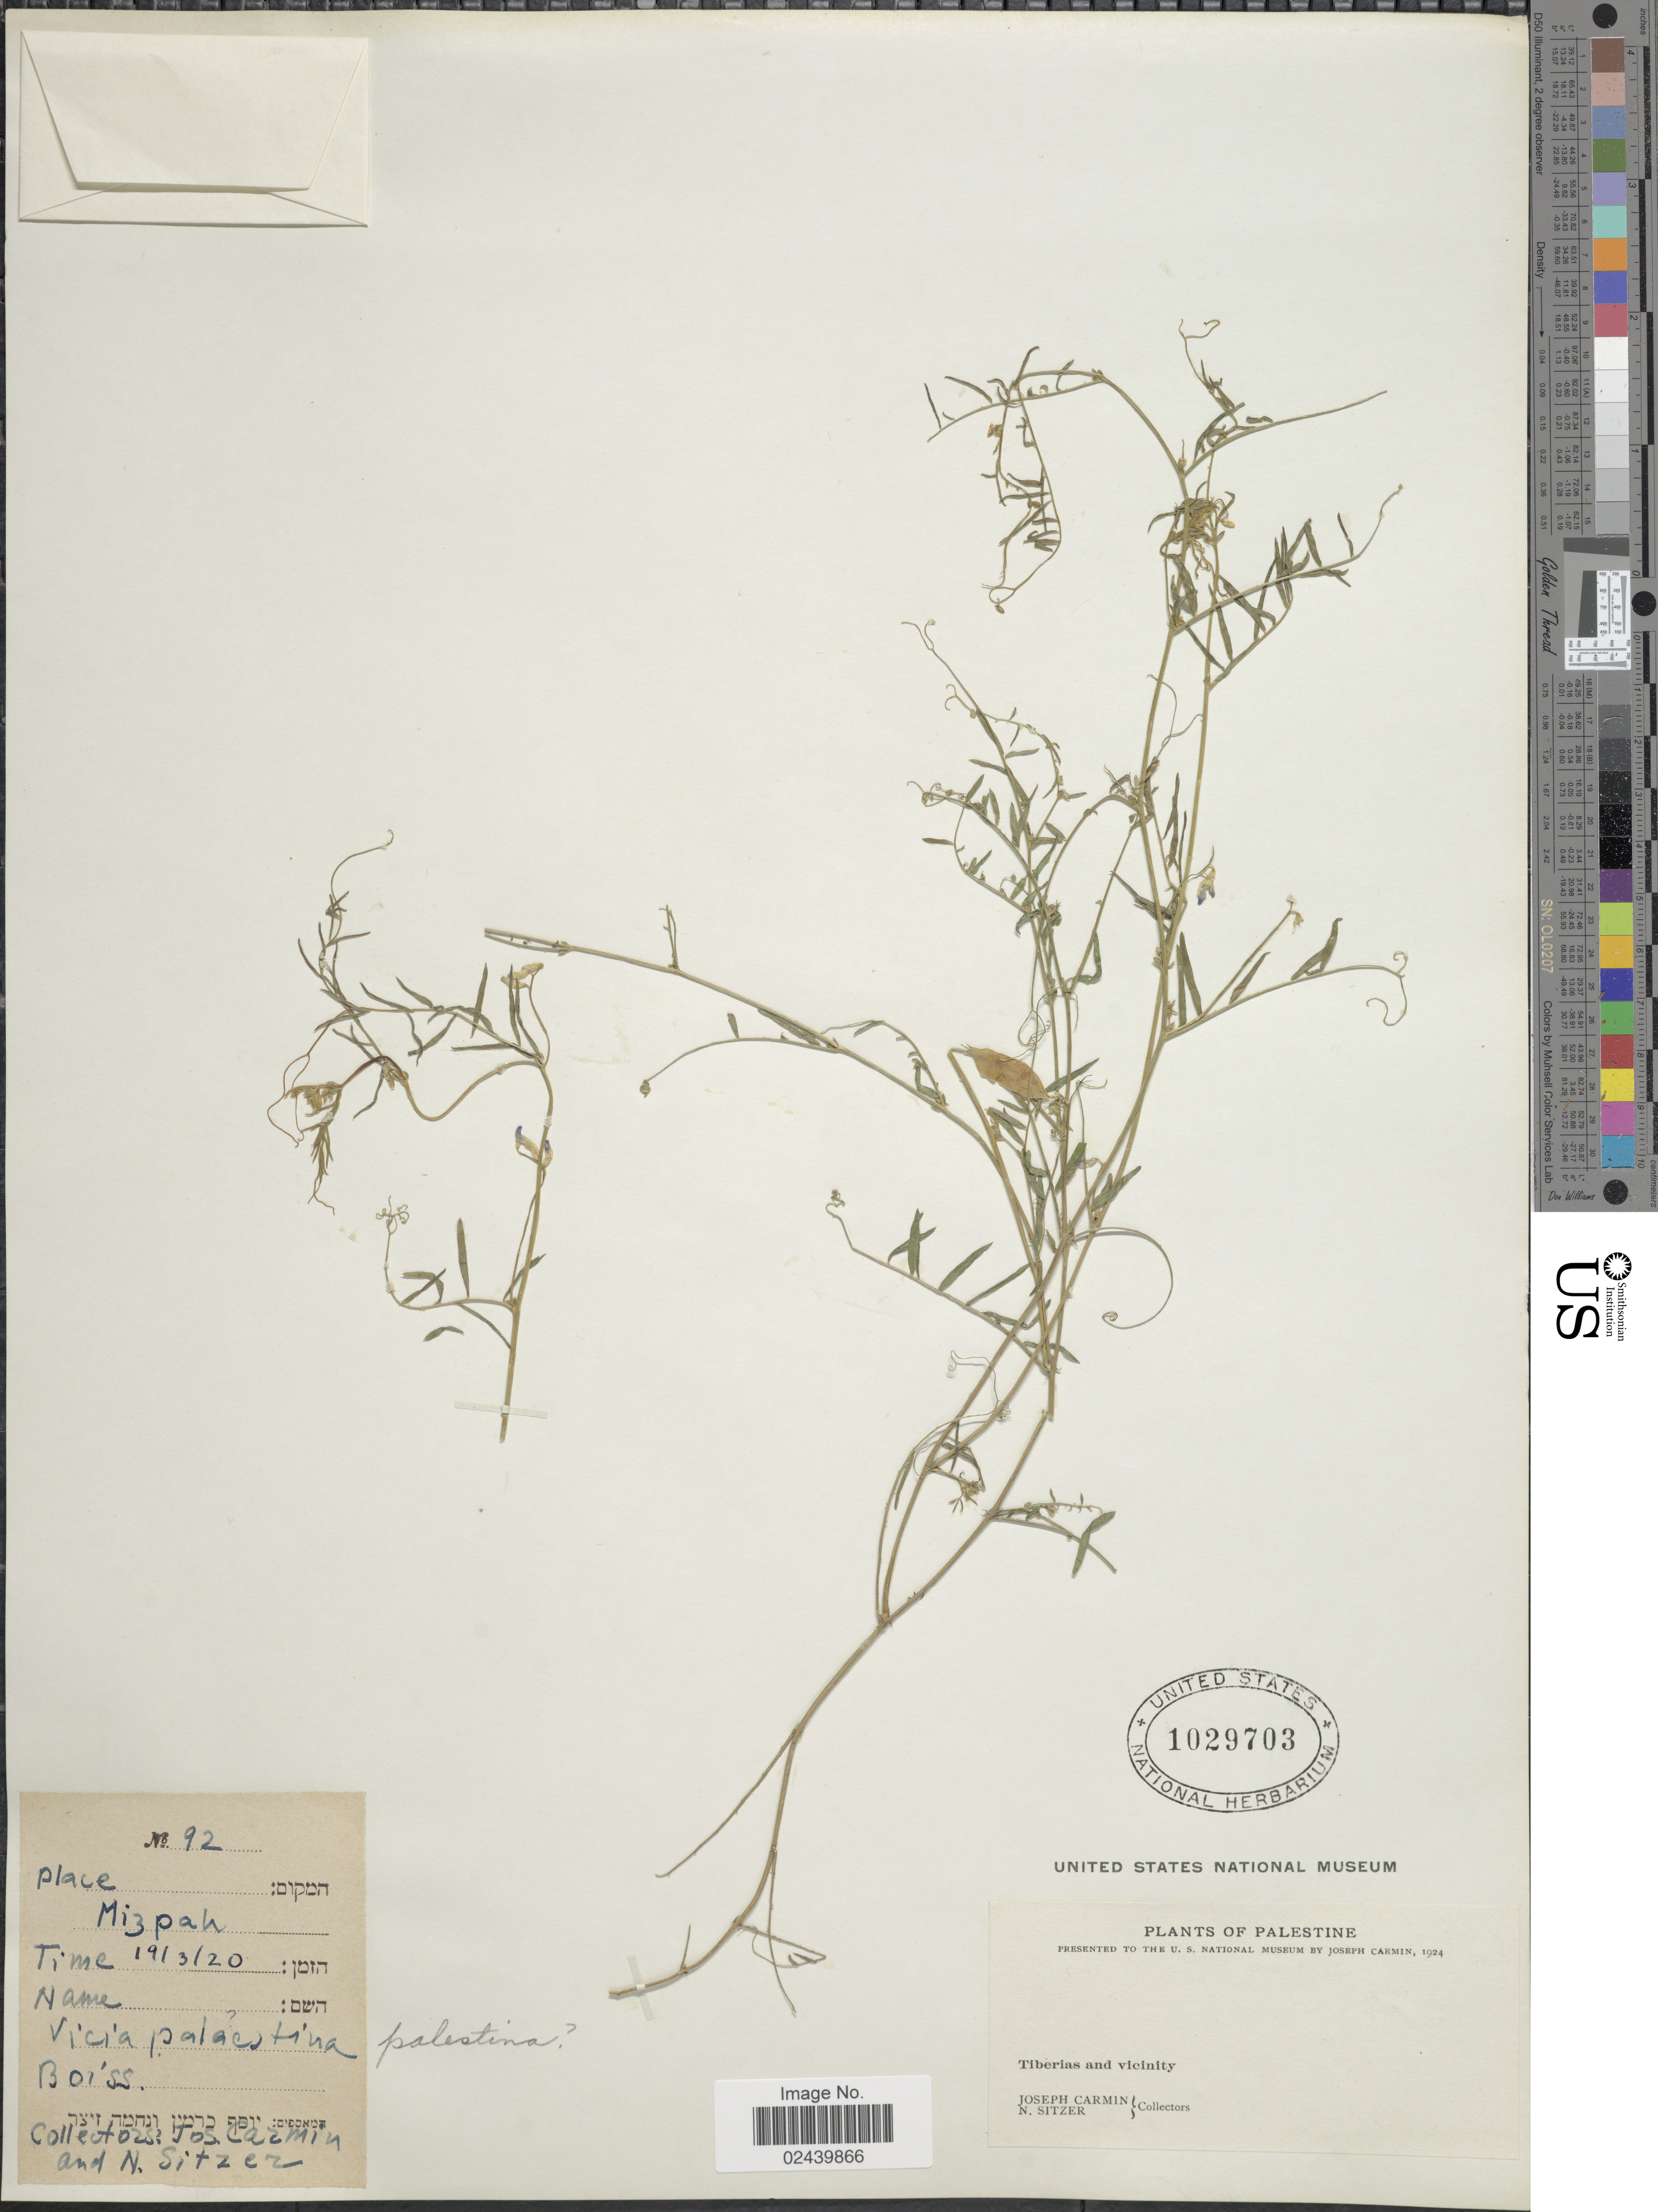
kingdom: Plantae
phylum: Tracheophyta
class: Magnoliopsida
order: Fabales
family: Fabaceae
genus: Vicia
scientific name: Vicia palaestina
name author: Boiss.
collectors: J. Carmin & N. Sitzer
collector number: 92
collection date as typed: Transcribed d/m/y: 19/3/20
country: Israel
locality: Palestine. Tiberias and vicinity. Mispah [unsure placement]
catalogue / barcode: US 1029703